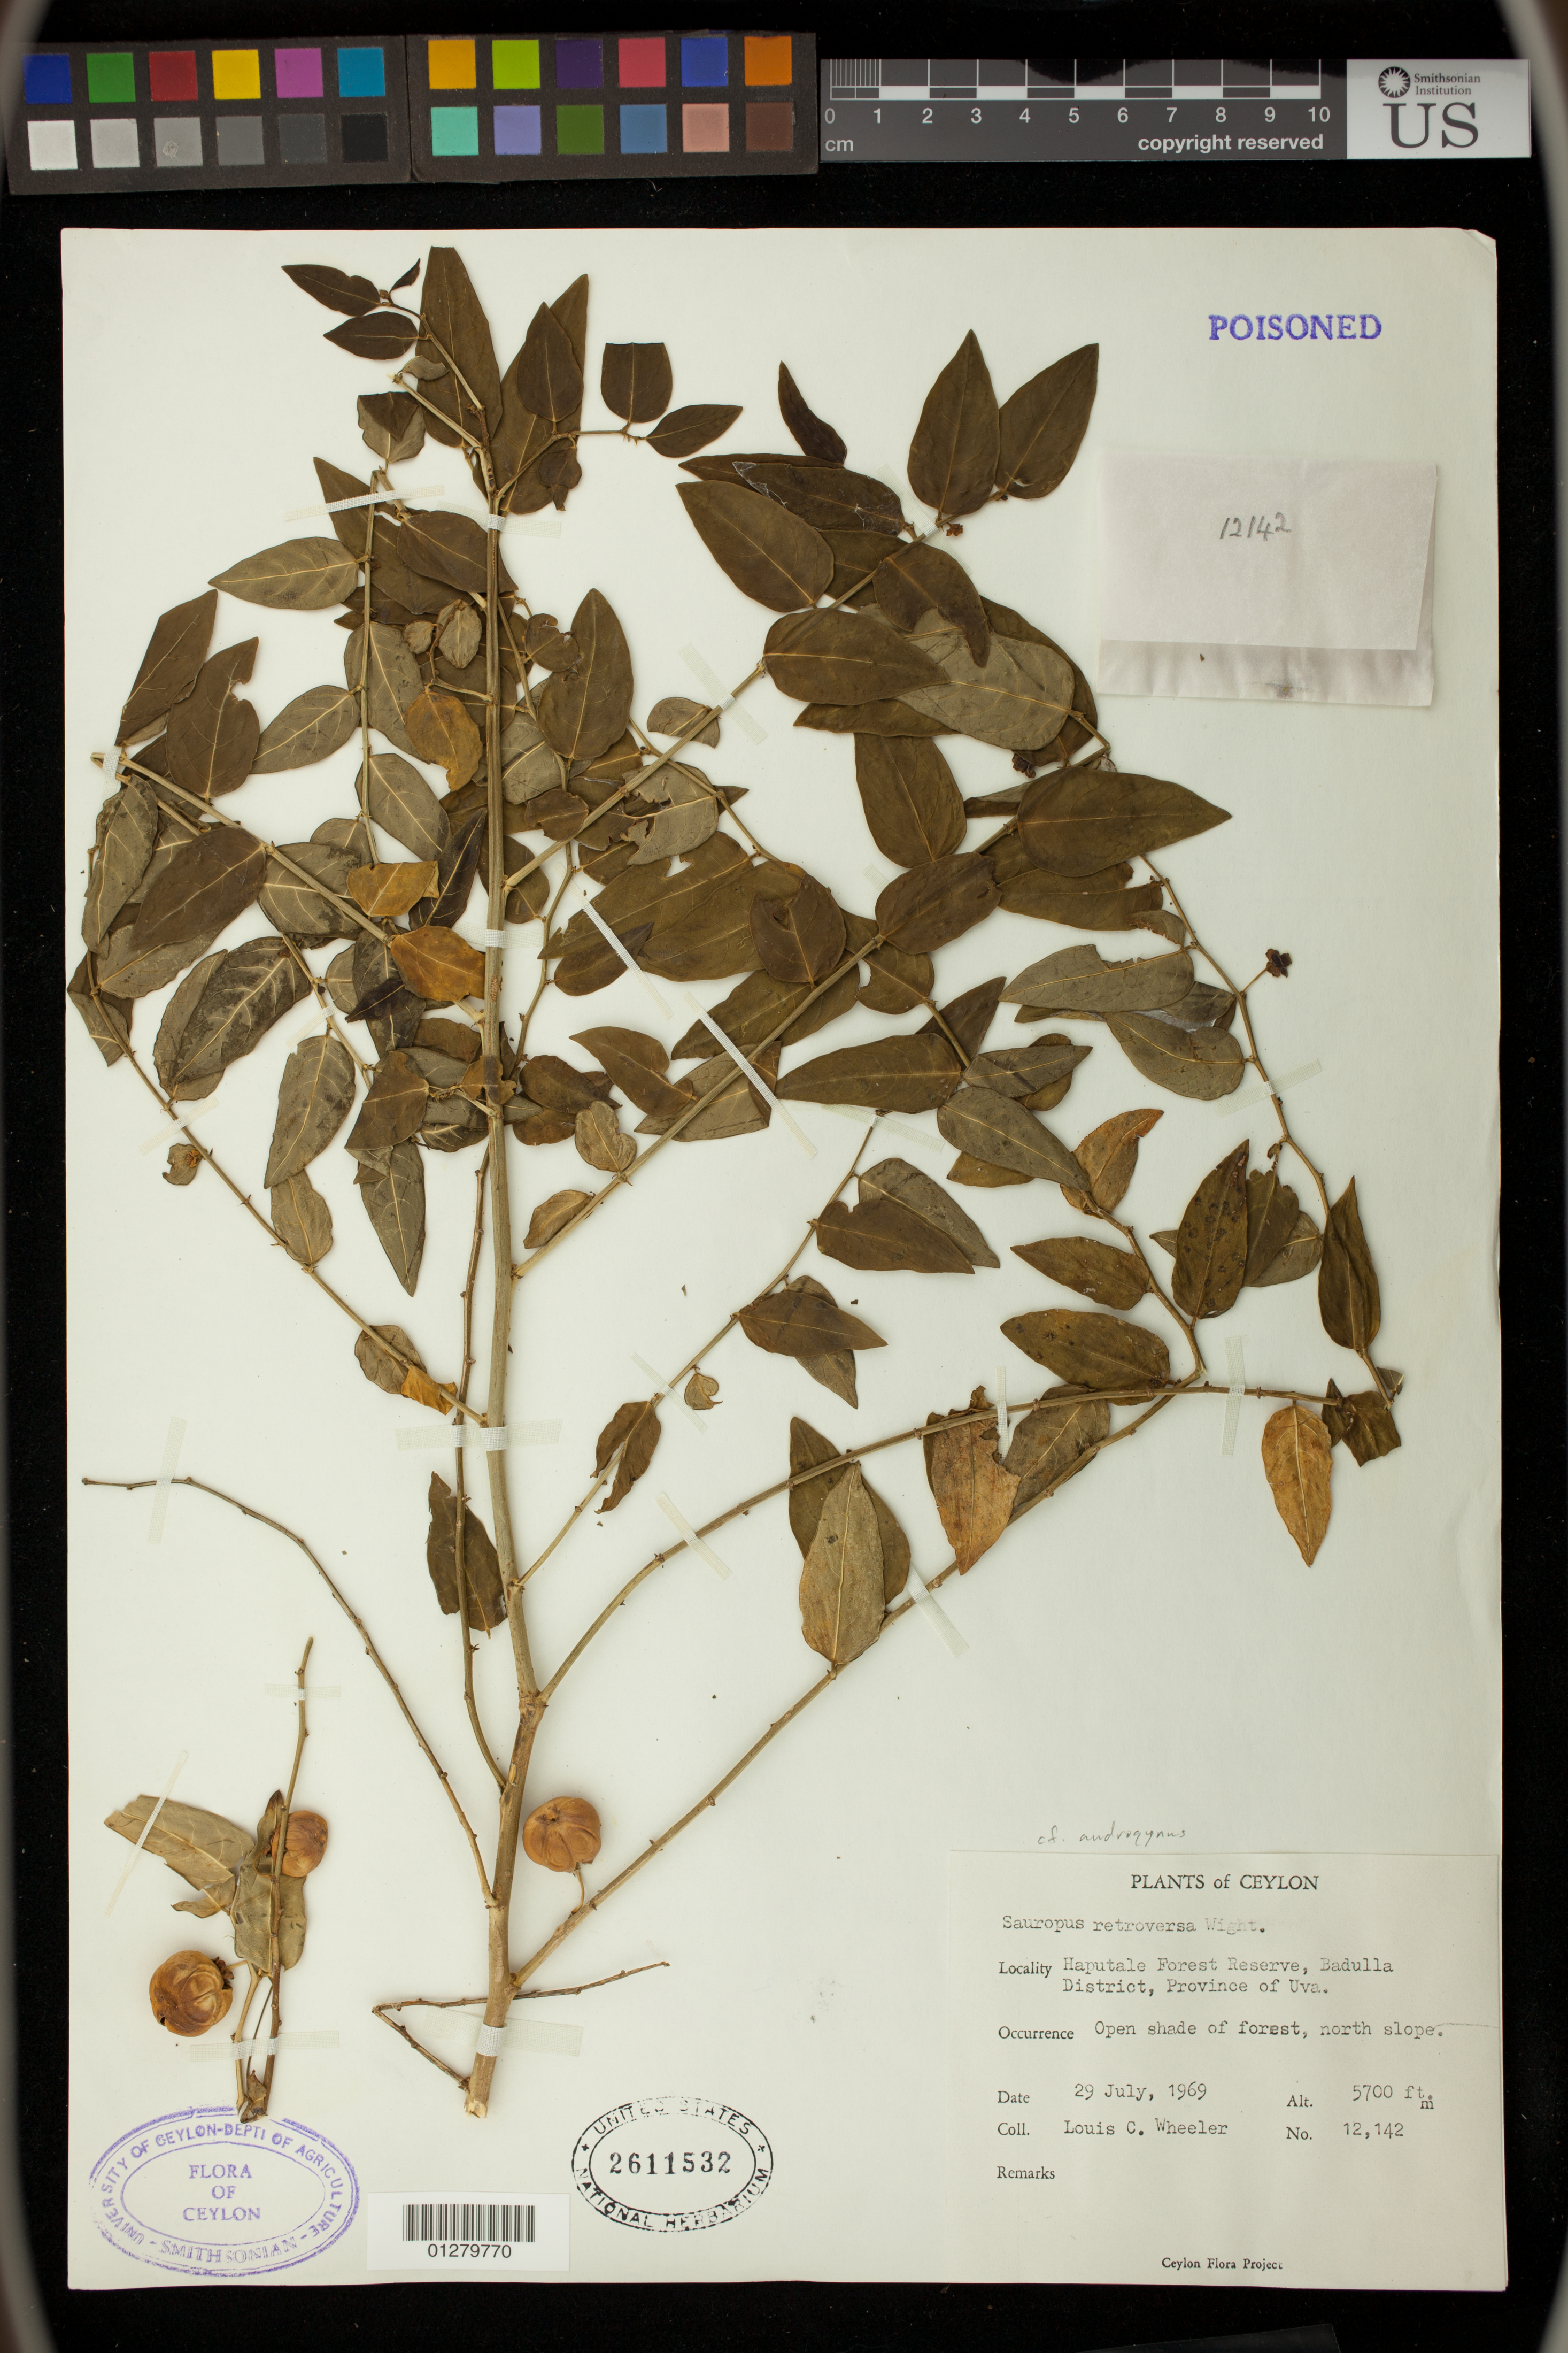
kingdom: Plantae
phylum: Tracheophyta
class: Magnoliopsida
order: Malpighiales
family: Phyllanthaceae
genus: Sauropus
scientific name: Sauropus retroversus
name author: Wight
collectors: L. C. Wheeler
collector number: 12142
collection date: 1969-07-29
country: Sri Lanka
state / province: Uva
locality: Haputale Forest Reserve, Badulla District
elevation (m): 1737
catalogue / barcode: US 2611532